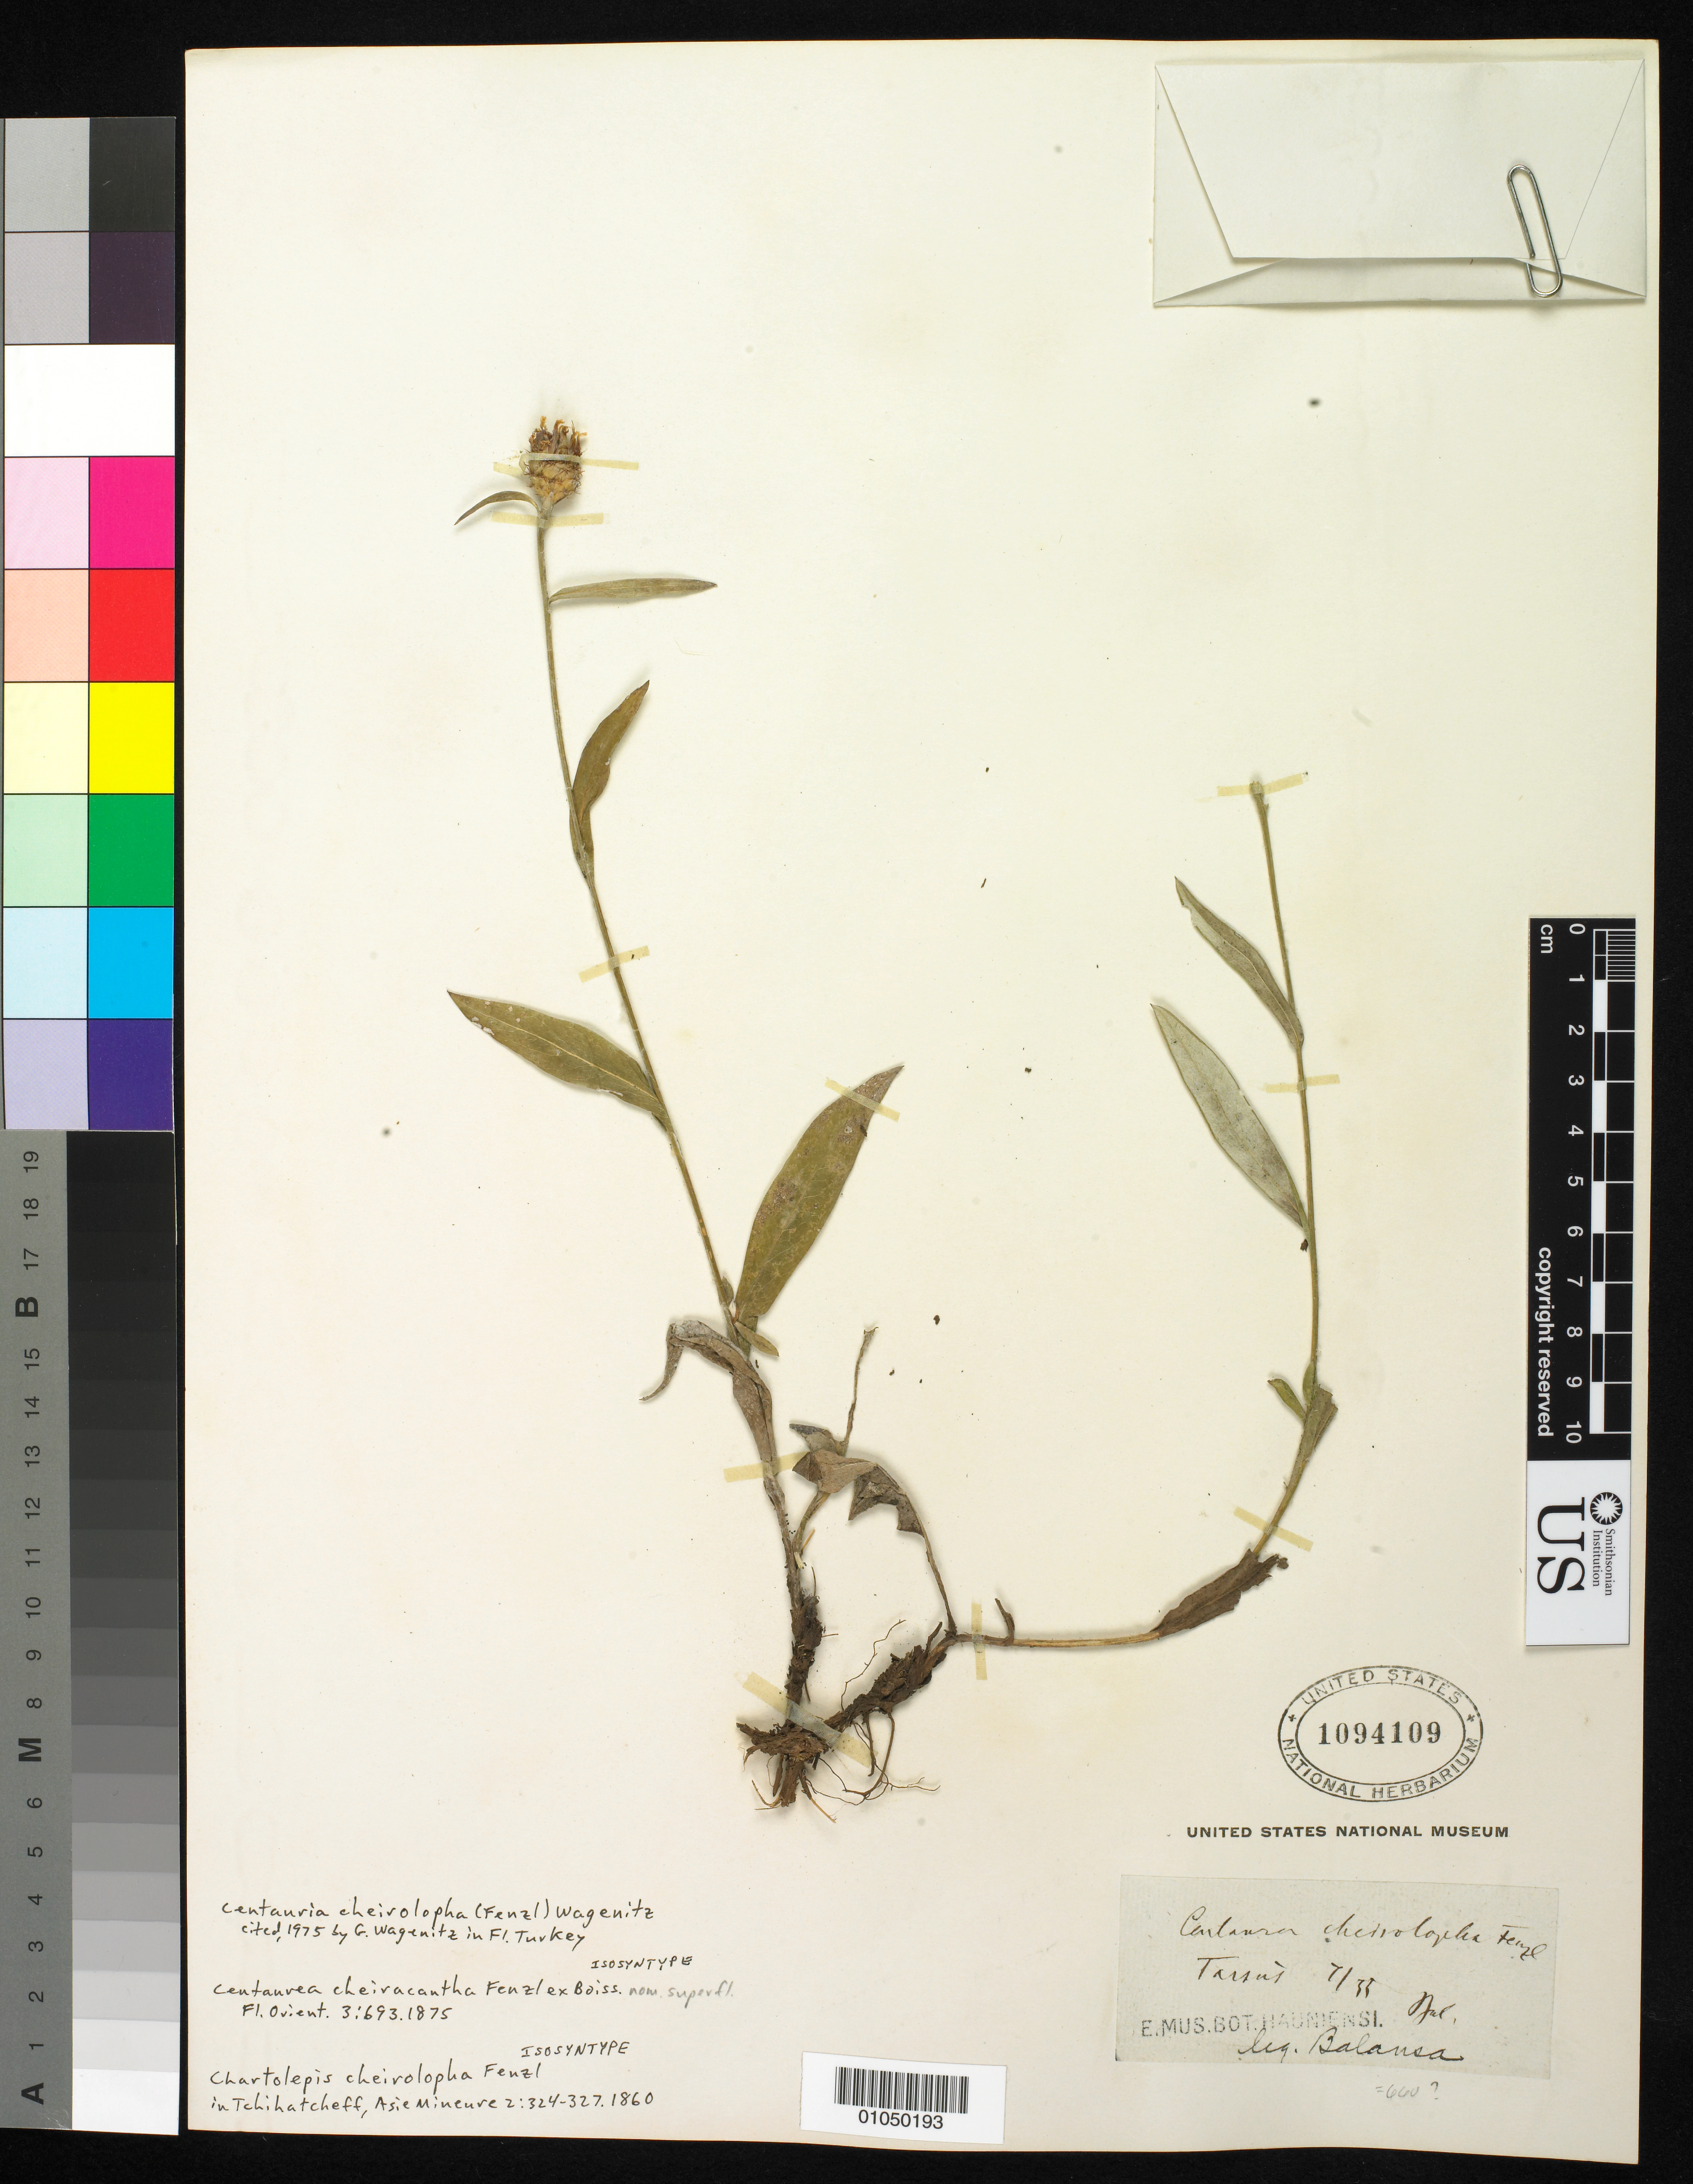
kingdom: Plantae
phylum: Tracheophyta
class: Magnoliopsida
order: Asterales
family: Asteraceae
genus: Chartolepis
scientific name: Chartolepis cheirolopha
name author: Fenzl in Tchich.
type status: Isosyntype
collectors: B. Balansa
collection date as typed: Jul 1855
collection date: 1855-07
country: Turkey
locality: Tarsus.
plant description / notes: Currently accepted name as cited by G. Wagenitz in Fl. Turkey (1975).; Also a type of Centaurea cheiracantha Fenzl ex Boissier, nom. illeg. superfl.; Supefluous name, cites Chartolepis cheirolopha Fenzl (1860) in synonymy. Currently accepted name as cited by Wagenitz in Fl. Turkey (1975).; Also a type of Chartolepis cheirolopha Fenzl.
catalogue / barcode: US 1094109